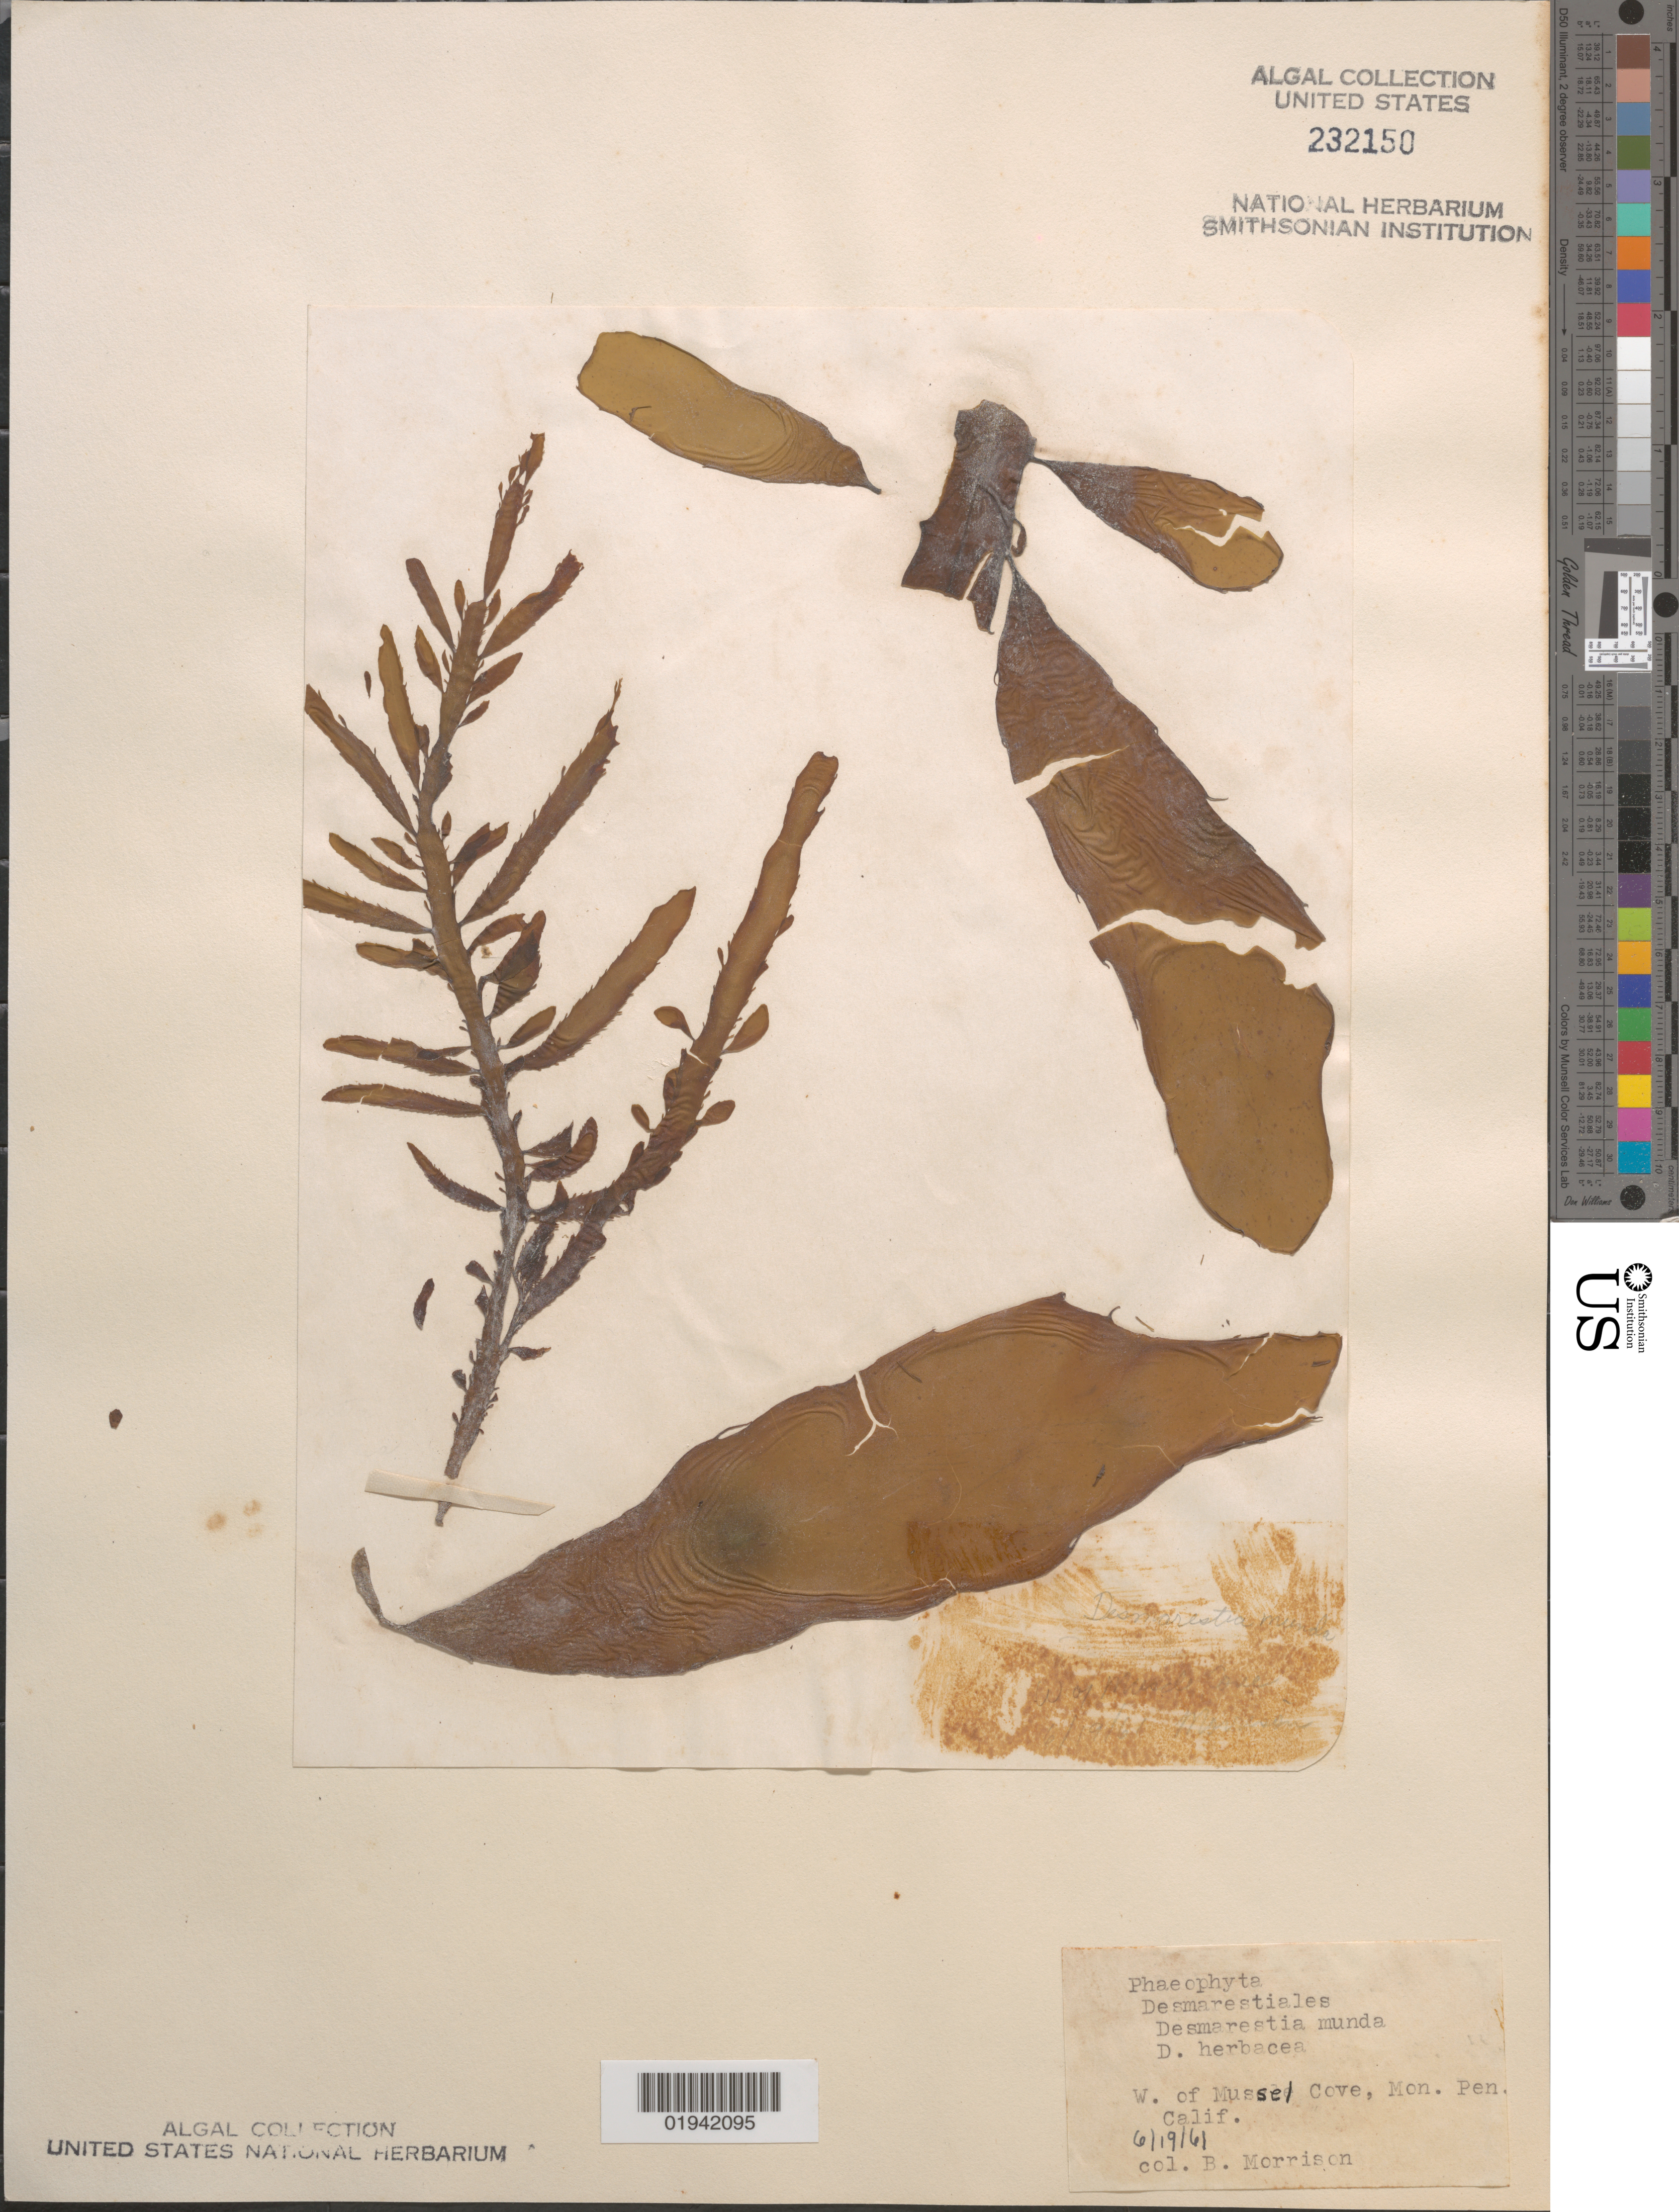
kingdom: Chromista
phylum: Ochrophyta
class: Phaeophyceae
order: Desmarestiales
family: Desmarestiaceae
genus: Desmarestia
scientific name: Desmarestia munda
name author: Setch. & N.L. Gardner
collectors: B. Morrison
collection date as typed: Transcribed d/m/y: 19/6/61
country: United States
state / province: California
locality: W. of Mussel Cove, Mon. Pen.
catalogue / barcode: US 232150